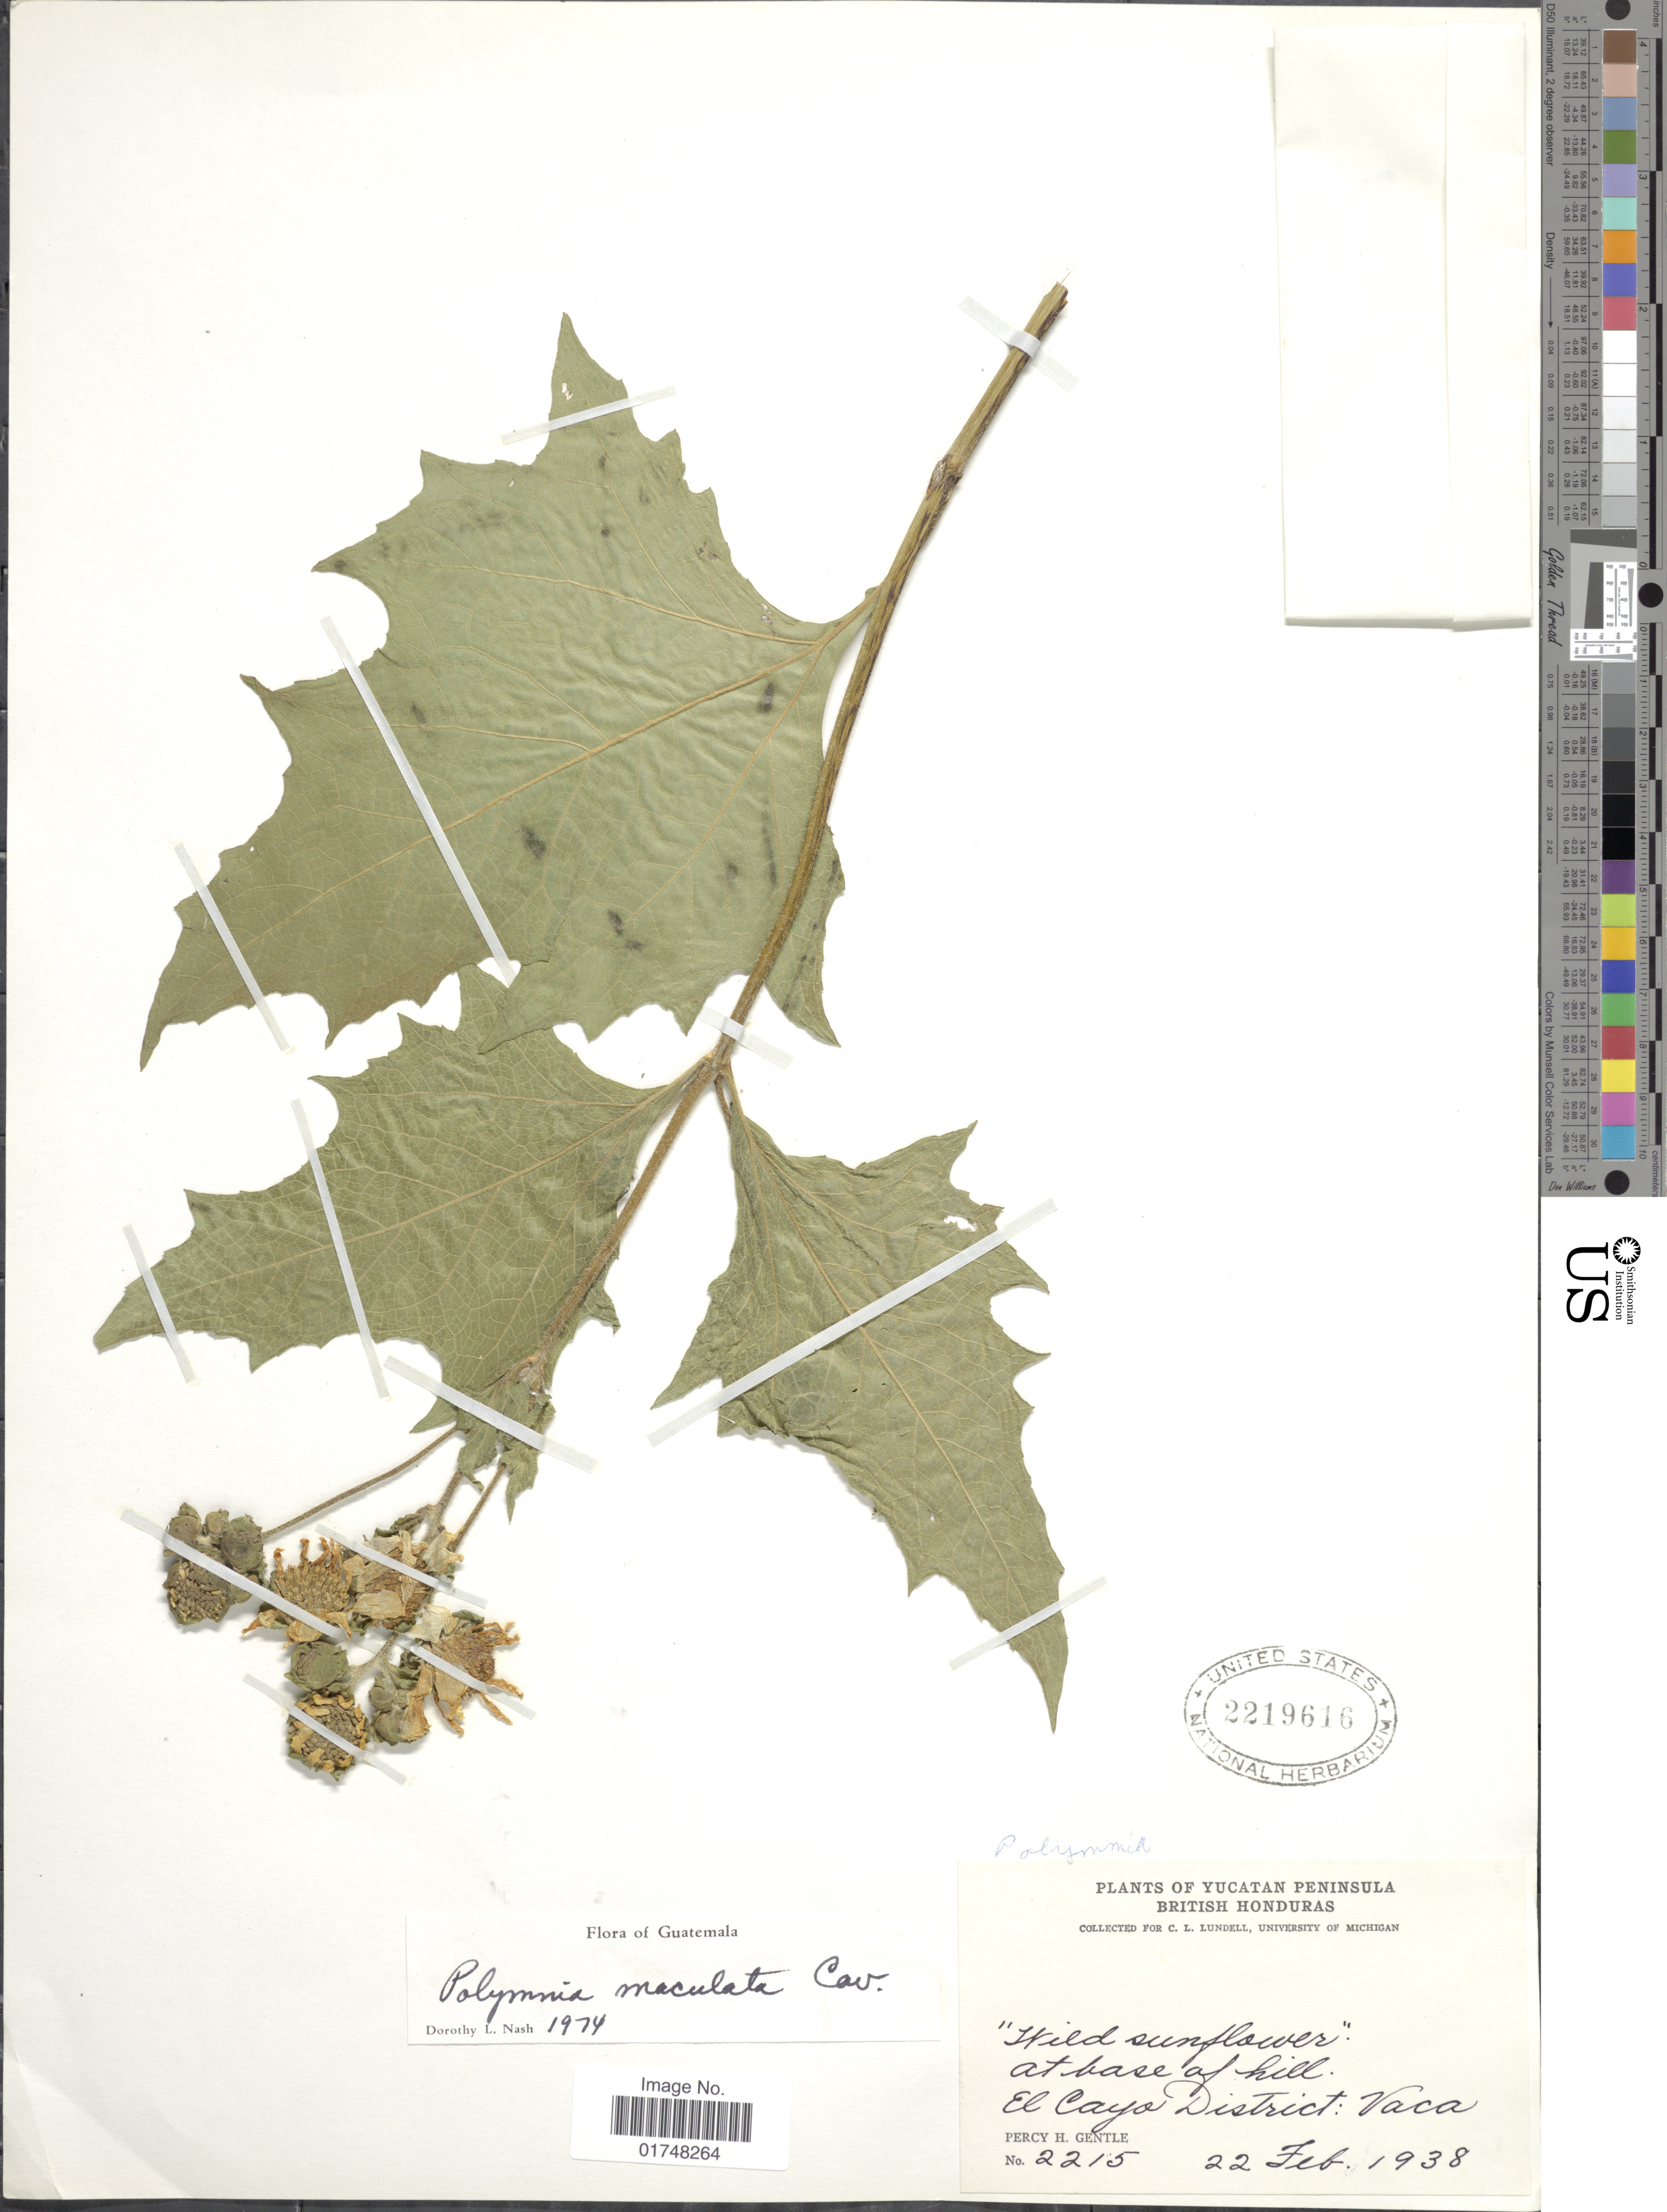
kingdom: Plantae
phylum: Tracheophyta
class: Magnoliopsida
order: Asterales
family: Asteraceae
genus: Smallanthus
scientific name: Smallanthus maculatus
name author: (Cav.) H. Rob.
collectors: P. H. Gentle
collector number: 2215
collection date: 1938-02-22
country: Belize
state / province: Cayo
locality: Yucatan Peninsula, British Honduras, Vaca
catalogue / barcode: US 2219616